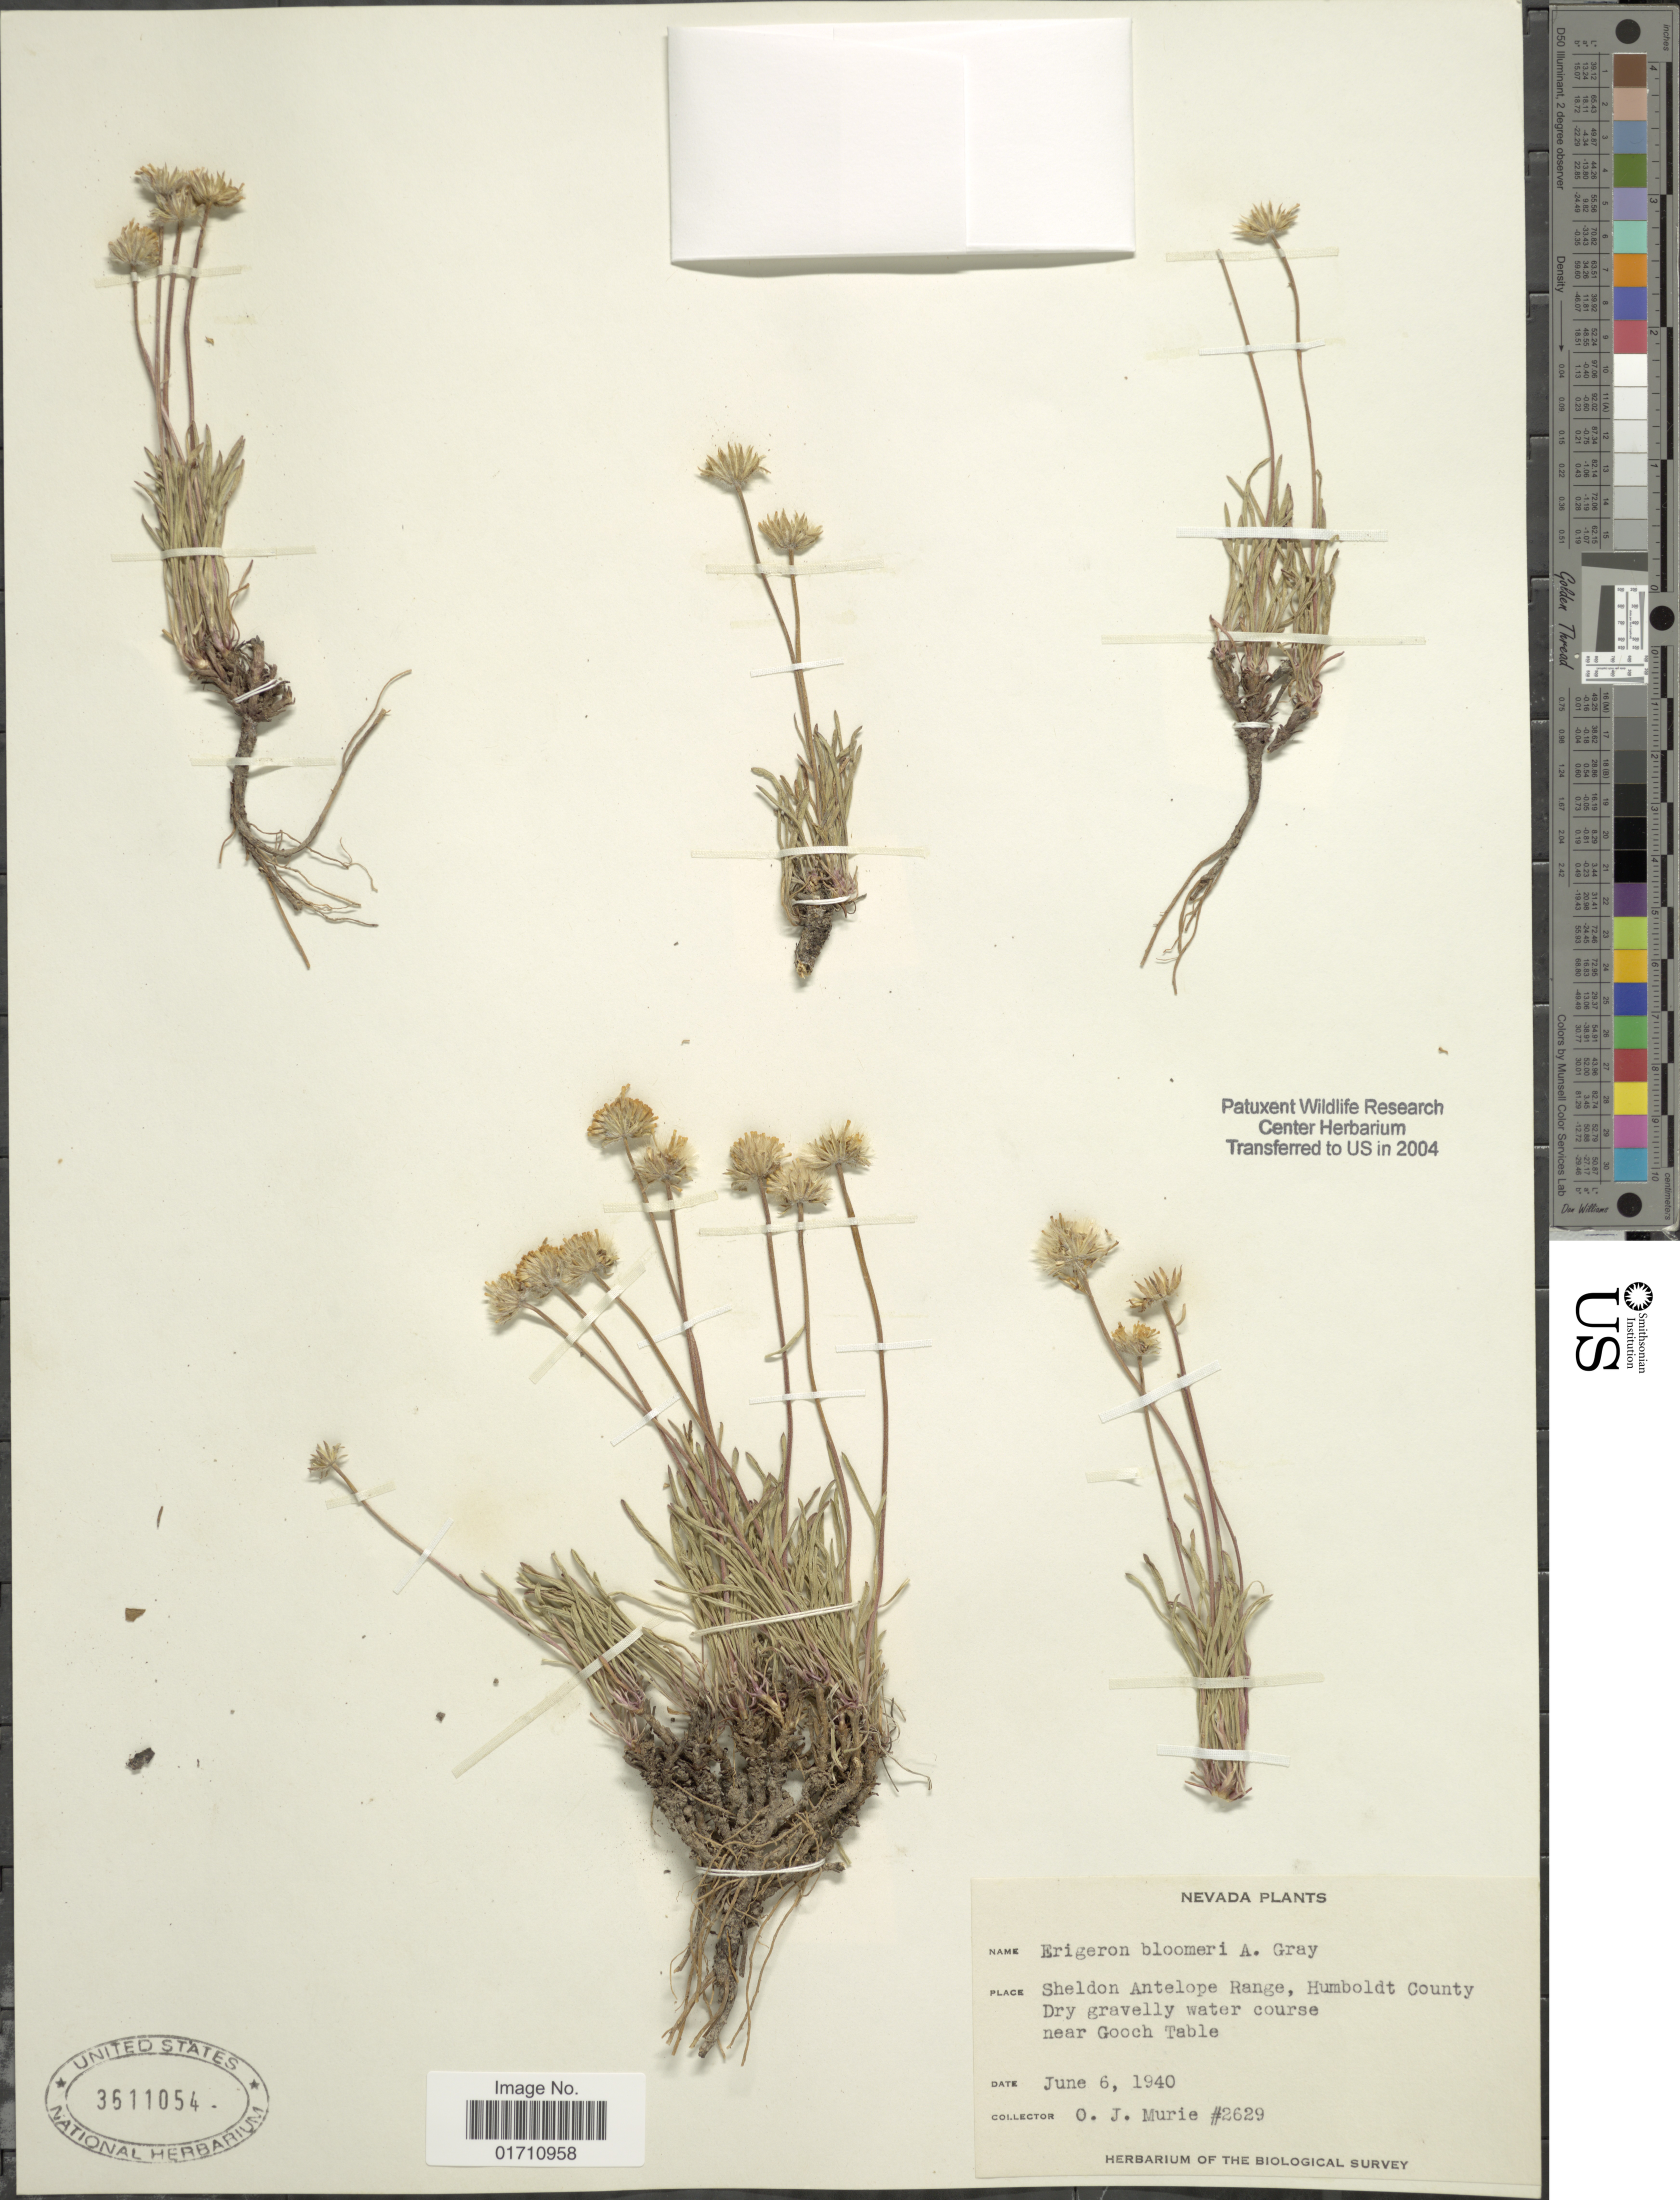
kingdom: Plantae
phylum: Tracheophyta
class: Magnoliopsida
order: Asterales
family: Asteraceae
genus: Erigeron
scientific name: Erigeron bloomeri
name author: A. Gray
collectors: O. Murie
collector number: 2629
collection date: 1940-06-06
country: United States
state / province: Nevada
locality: Sheldon Antelope Range, Humboldt County. Dry gravelly water course near Gooch Table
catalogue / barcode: US 3611054